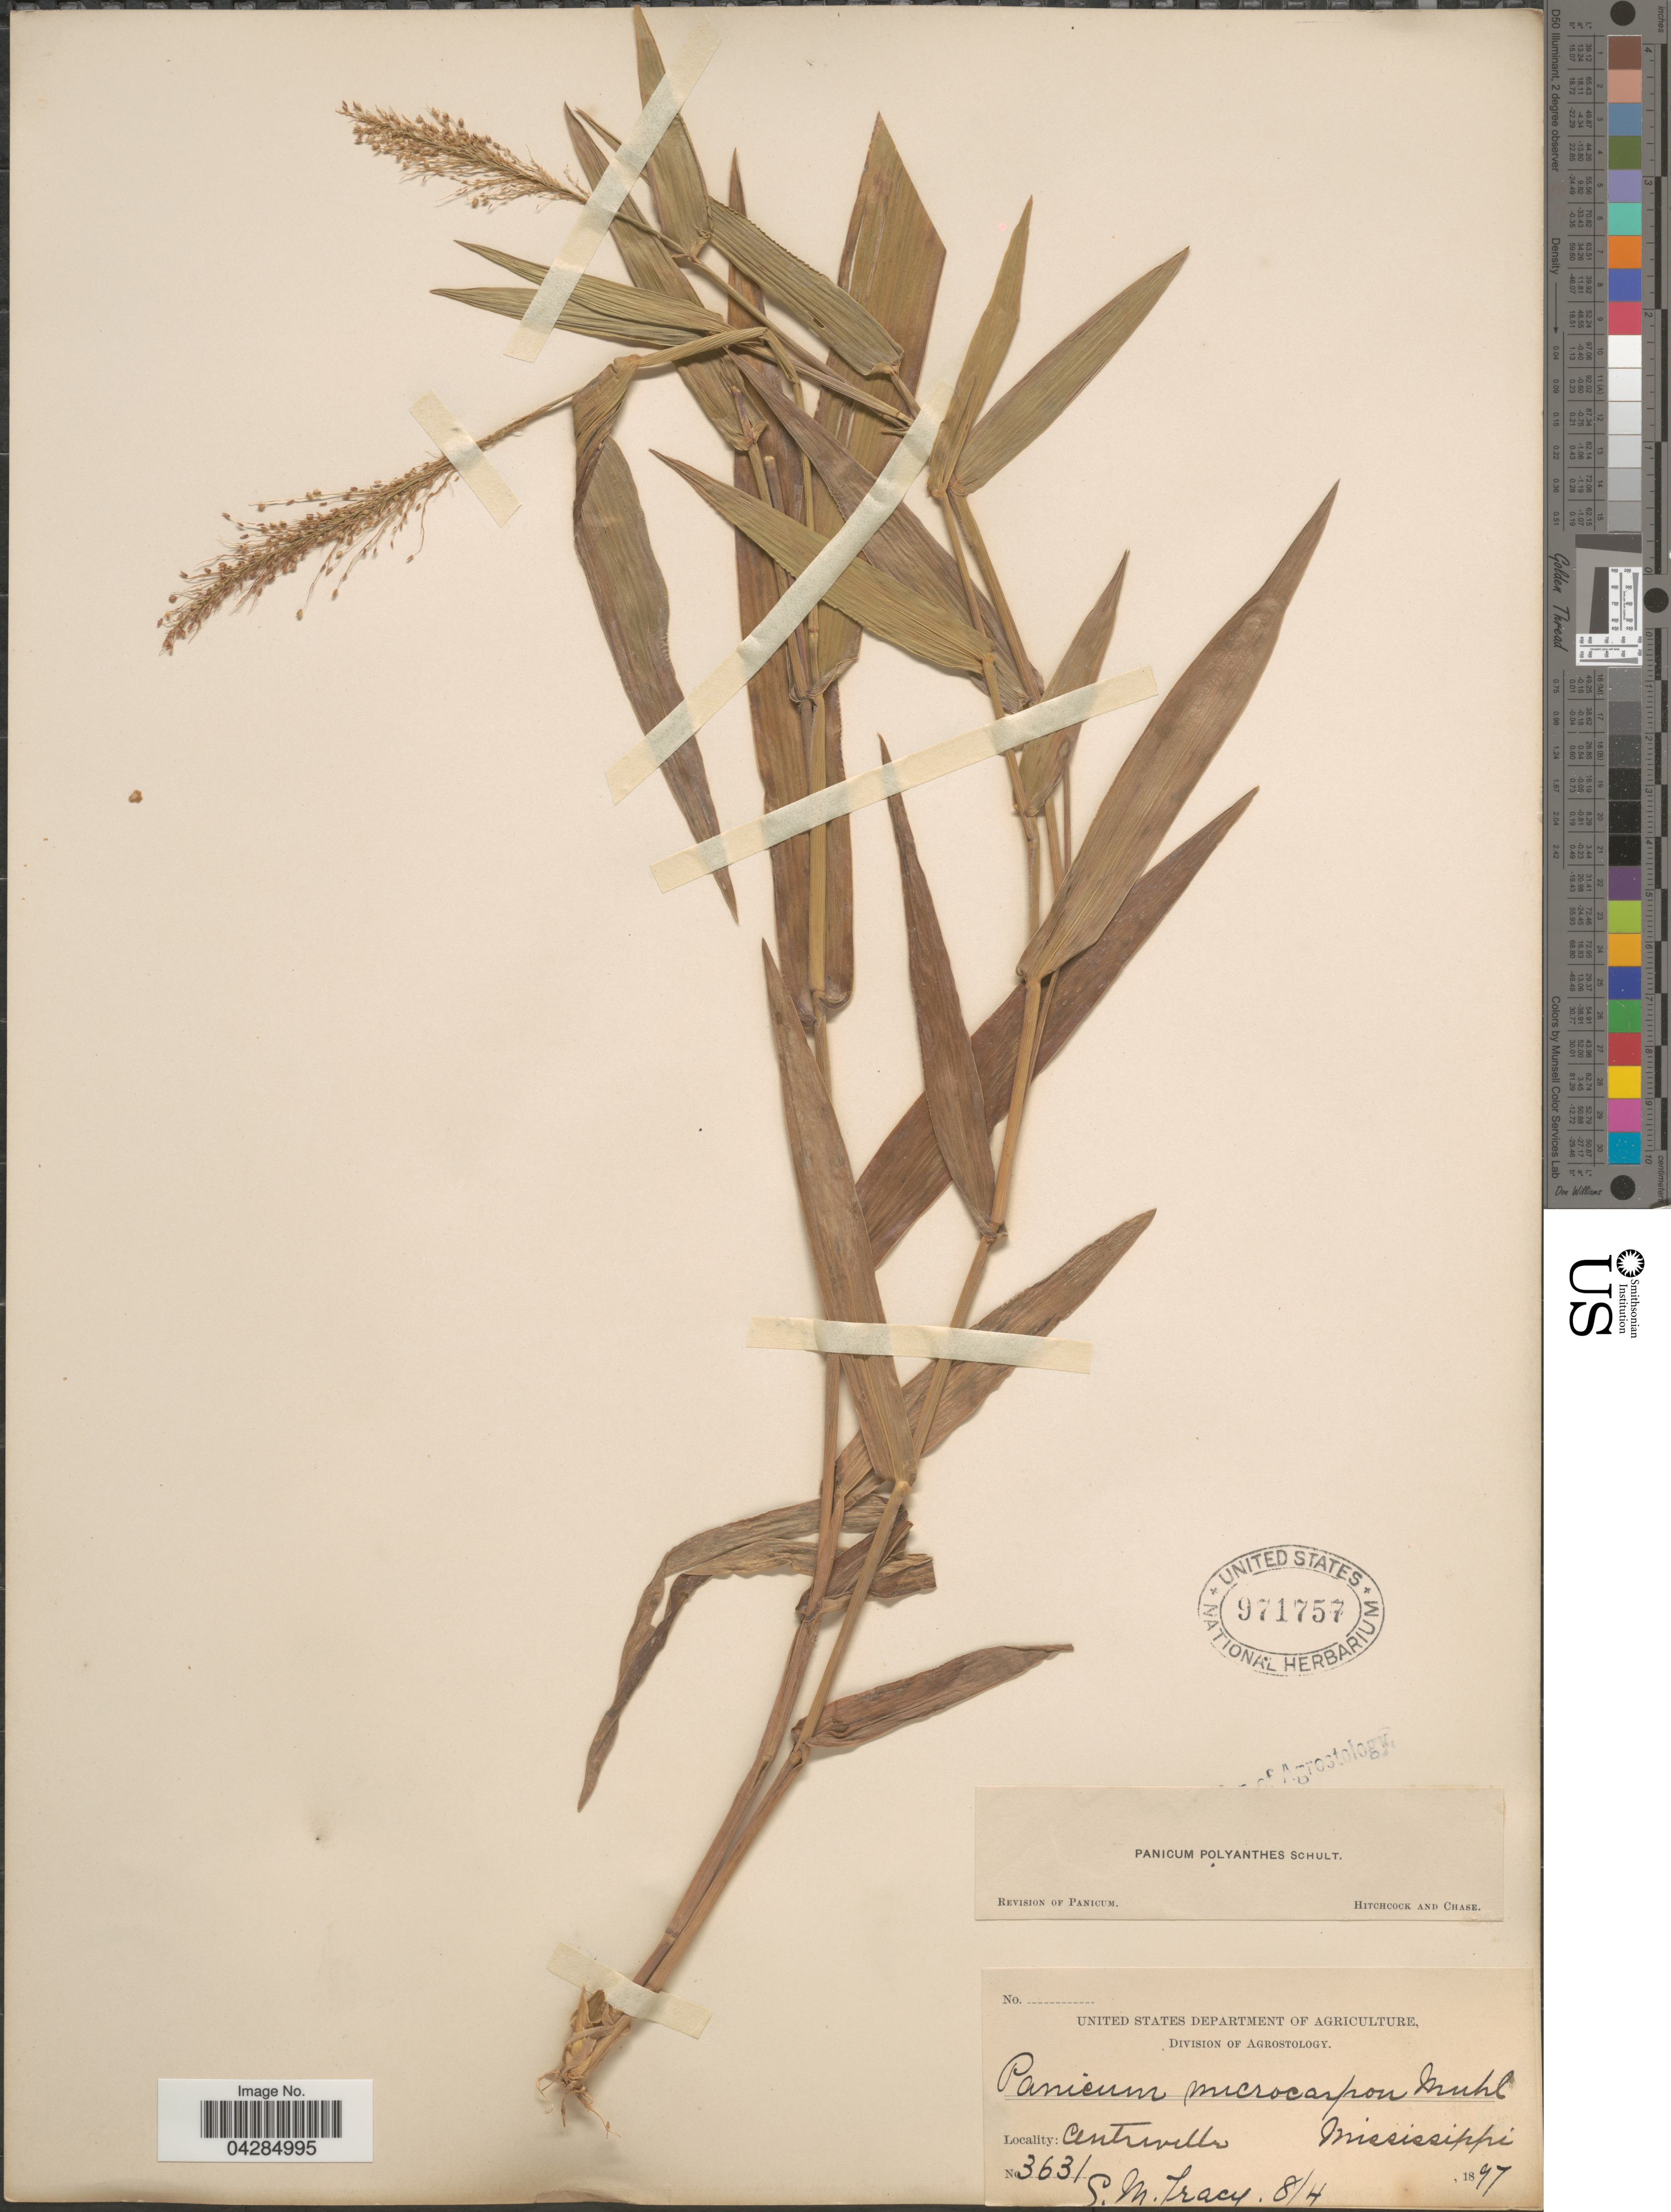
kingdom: Plantae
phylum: Tracheophyta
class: Liliopsida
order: Poales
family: Poaceae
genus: Dichanthelium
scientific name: Dichanthelium portoricense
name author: (Desv. ex Ham.) B.F. Hansen & Wunderlin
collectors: S. M. Tracy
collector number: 3631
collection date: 1897-08-04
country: United States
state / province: Mississippi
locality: Centreville.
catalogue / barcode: US 971757